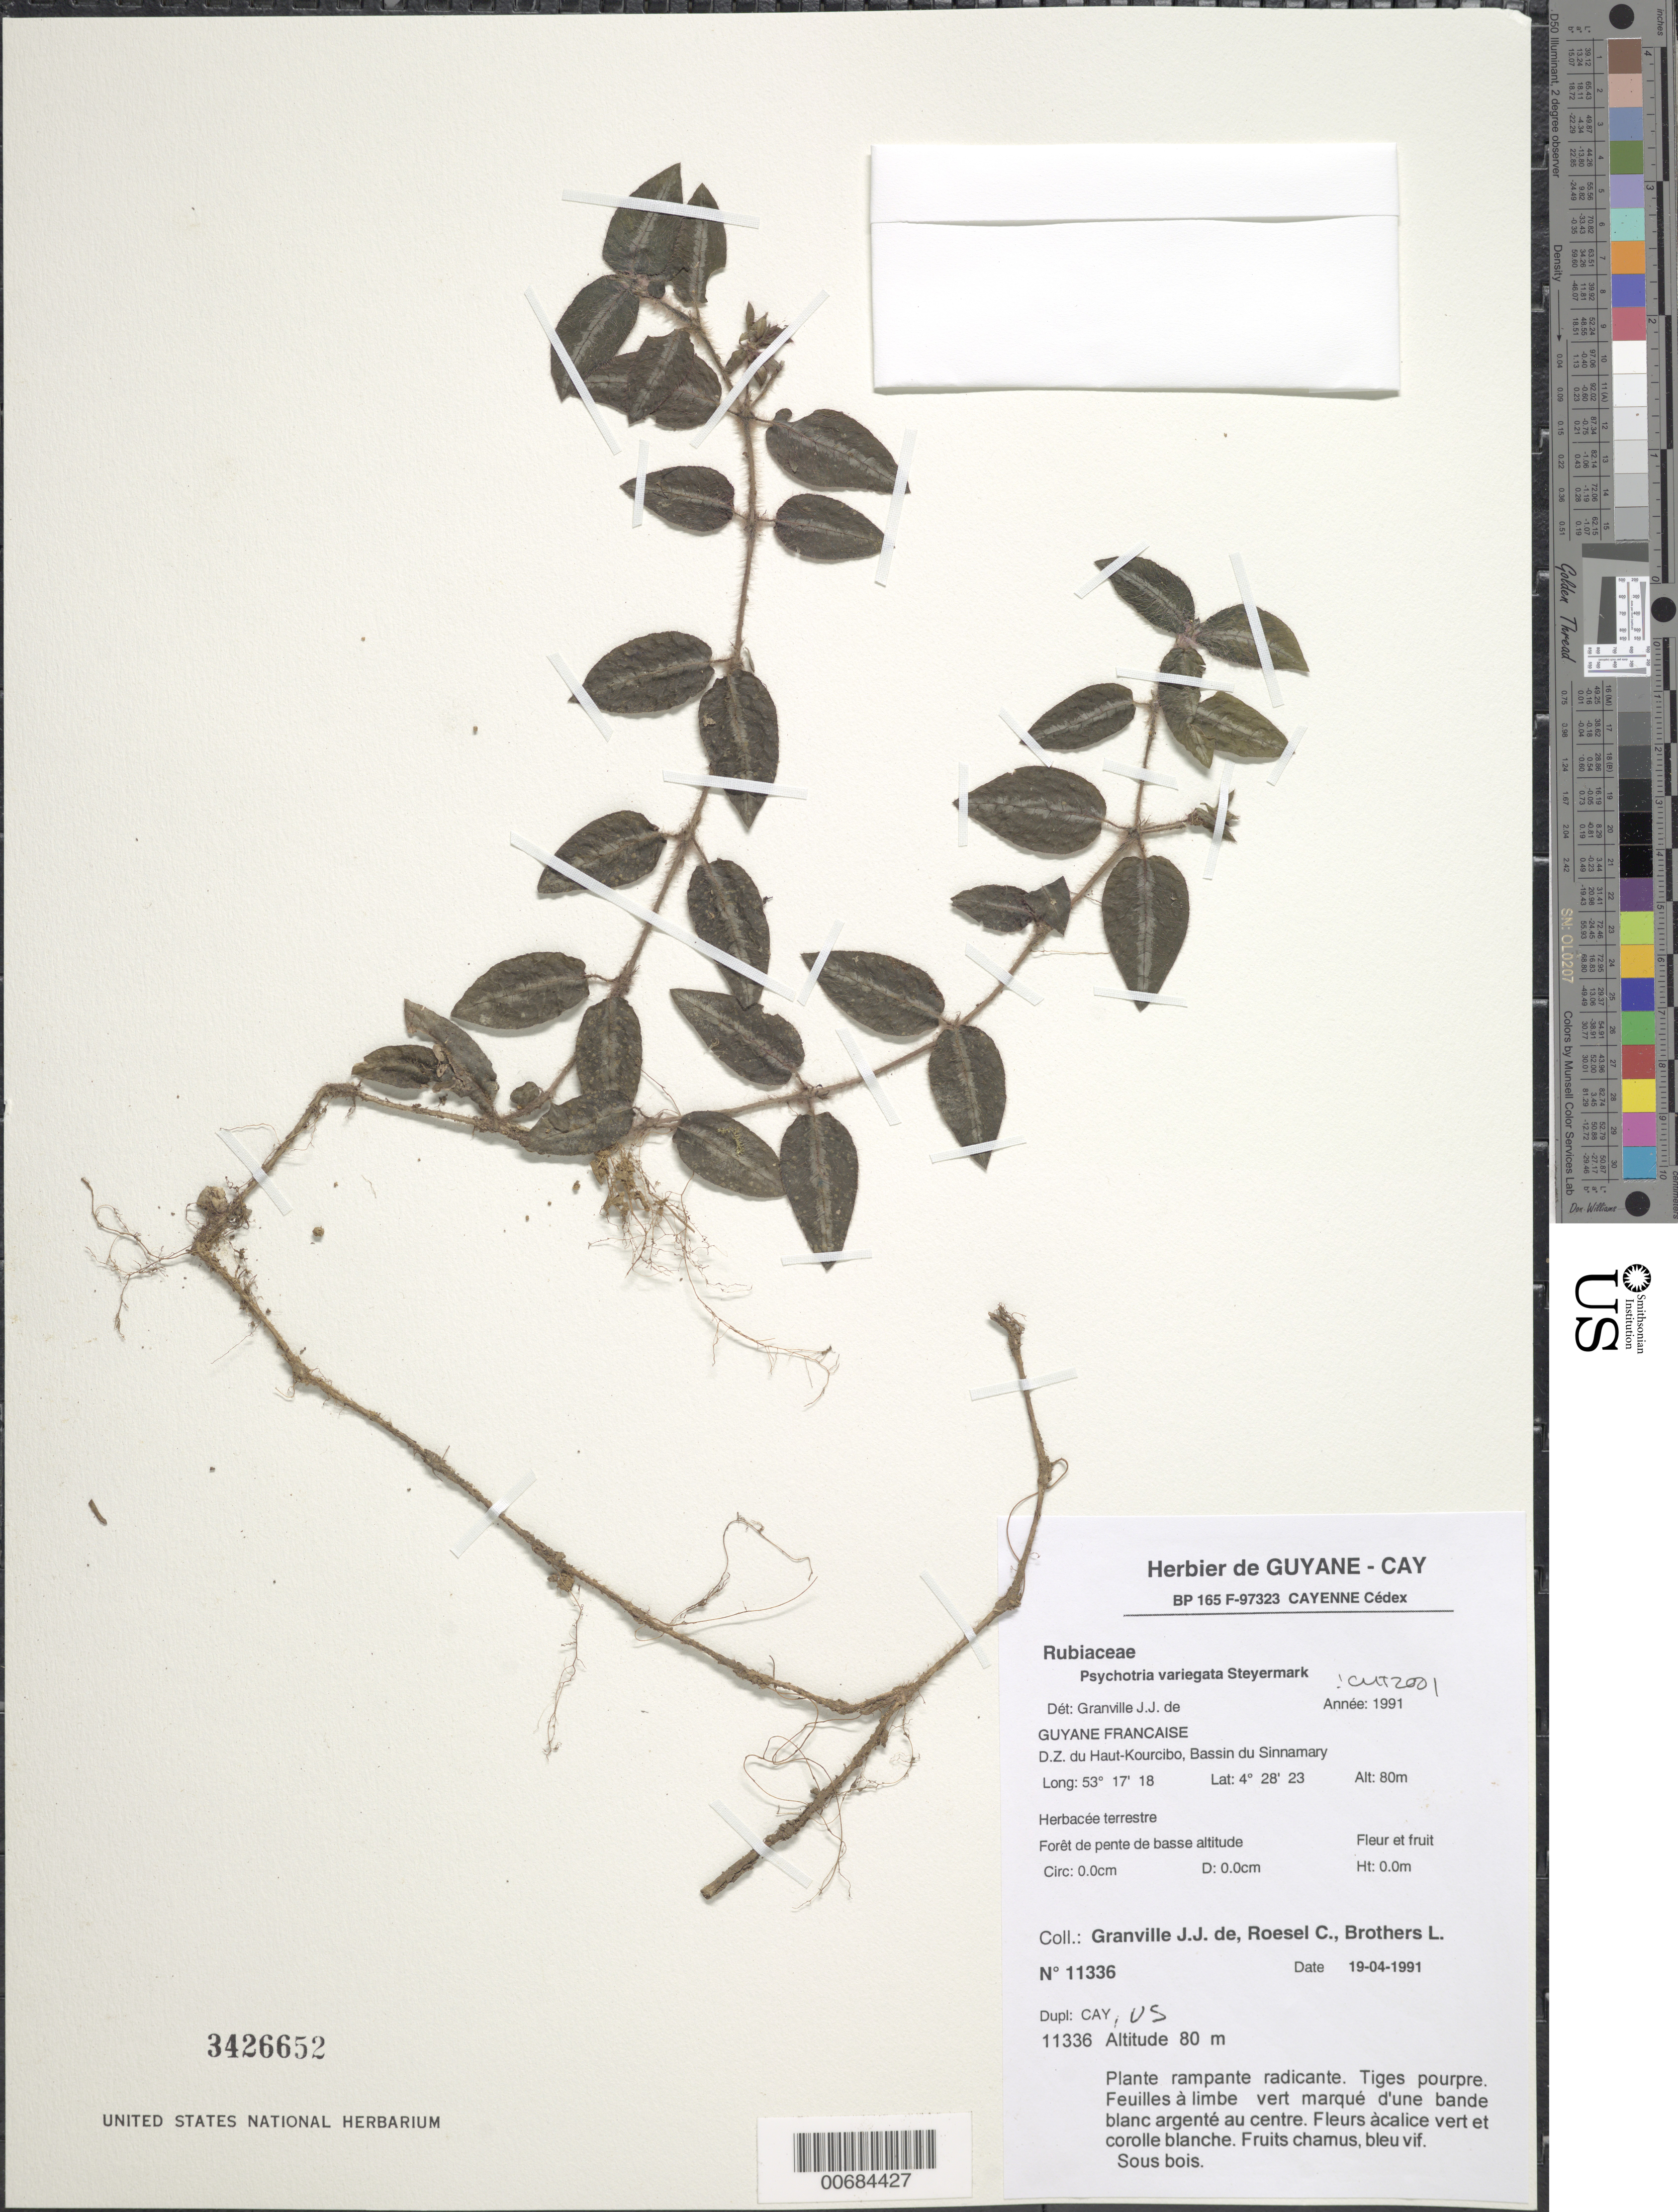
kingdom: Plantae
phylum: Tracheophyta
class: Magnoliopsida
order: Gentianales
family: Rubiaceae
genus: Palicourea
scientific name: Palicourea debilis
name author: (Müll. Arg.) Delprete & J.H. Kirkbr.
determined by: Kirkbride, J. H., Jr.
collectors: J.-J. de Granville, C. S. Roesel & L. Brothers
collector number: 11336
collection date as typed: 19-Apr-91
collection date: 1991-04-19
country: French Guiana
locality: D.Z. du Haut-Kourcibo, Bassin du Sinnamary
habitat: Forêt sur crete de basse altitude; sous bois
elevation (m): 80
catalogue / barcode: US 3426652